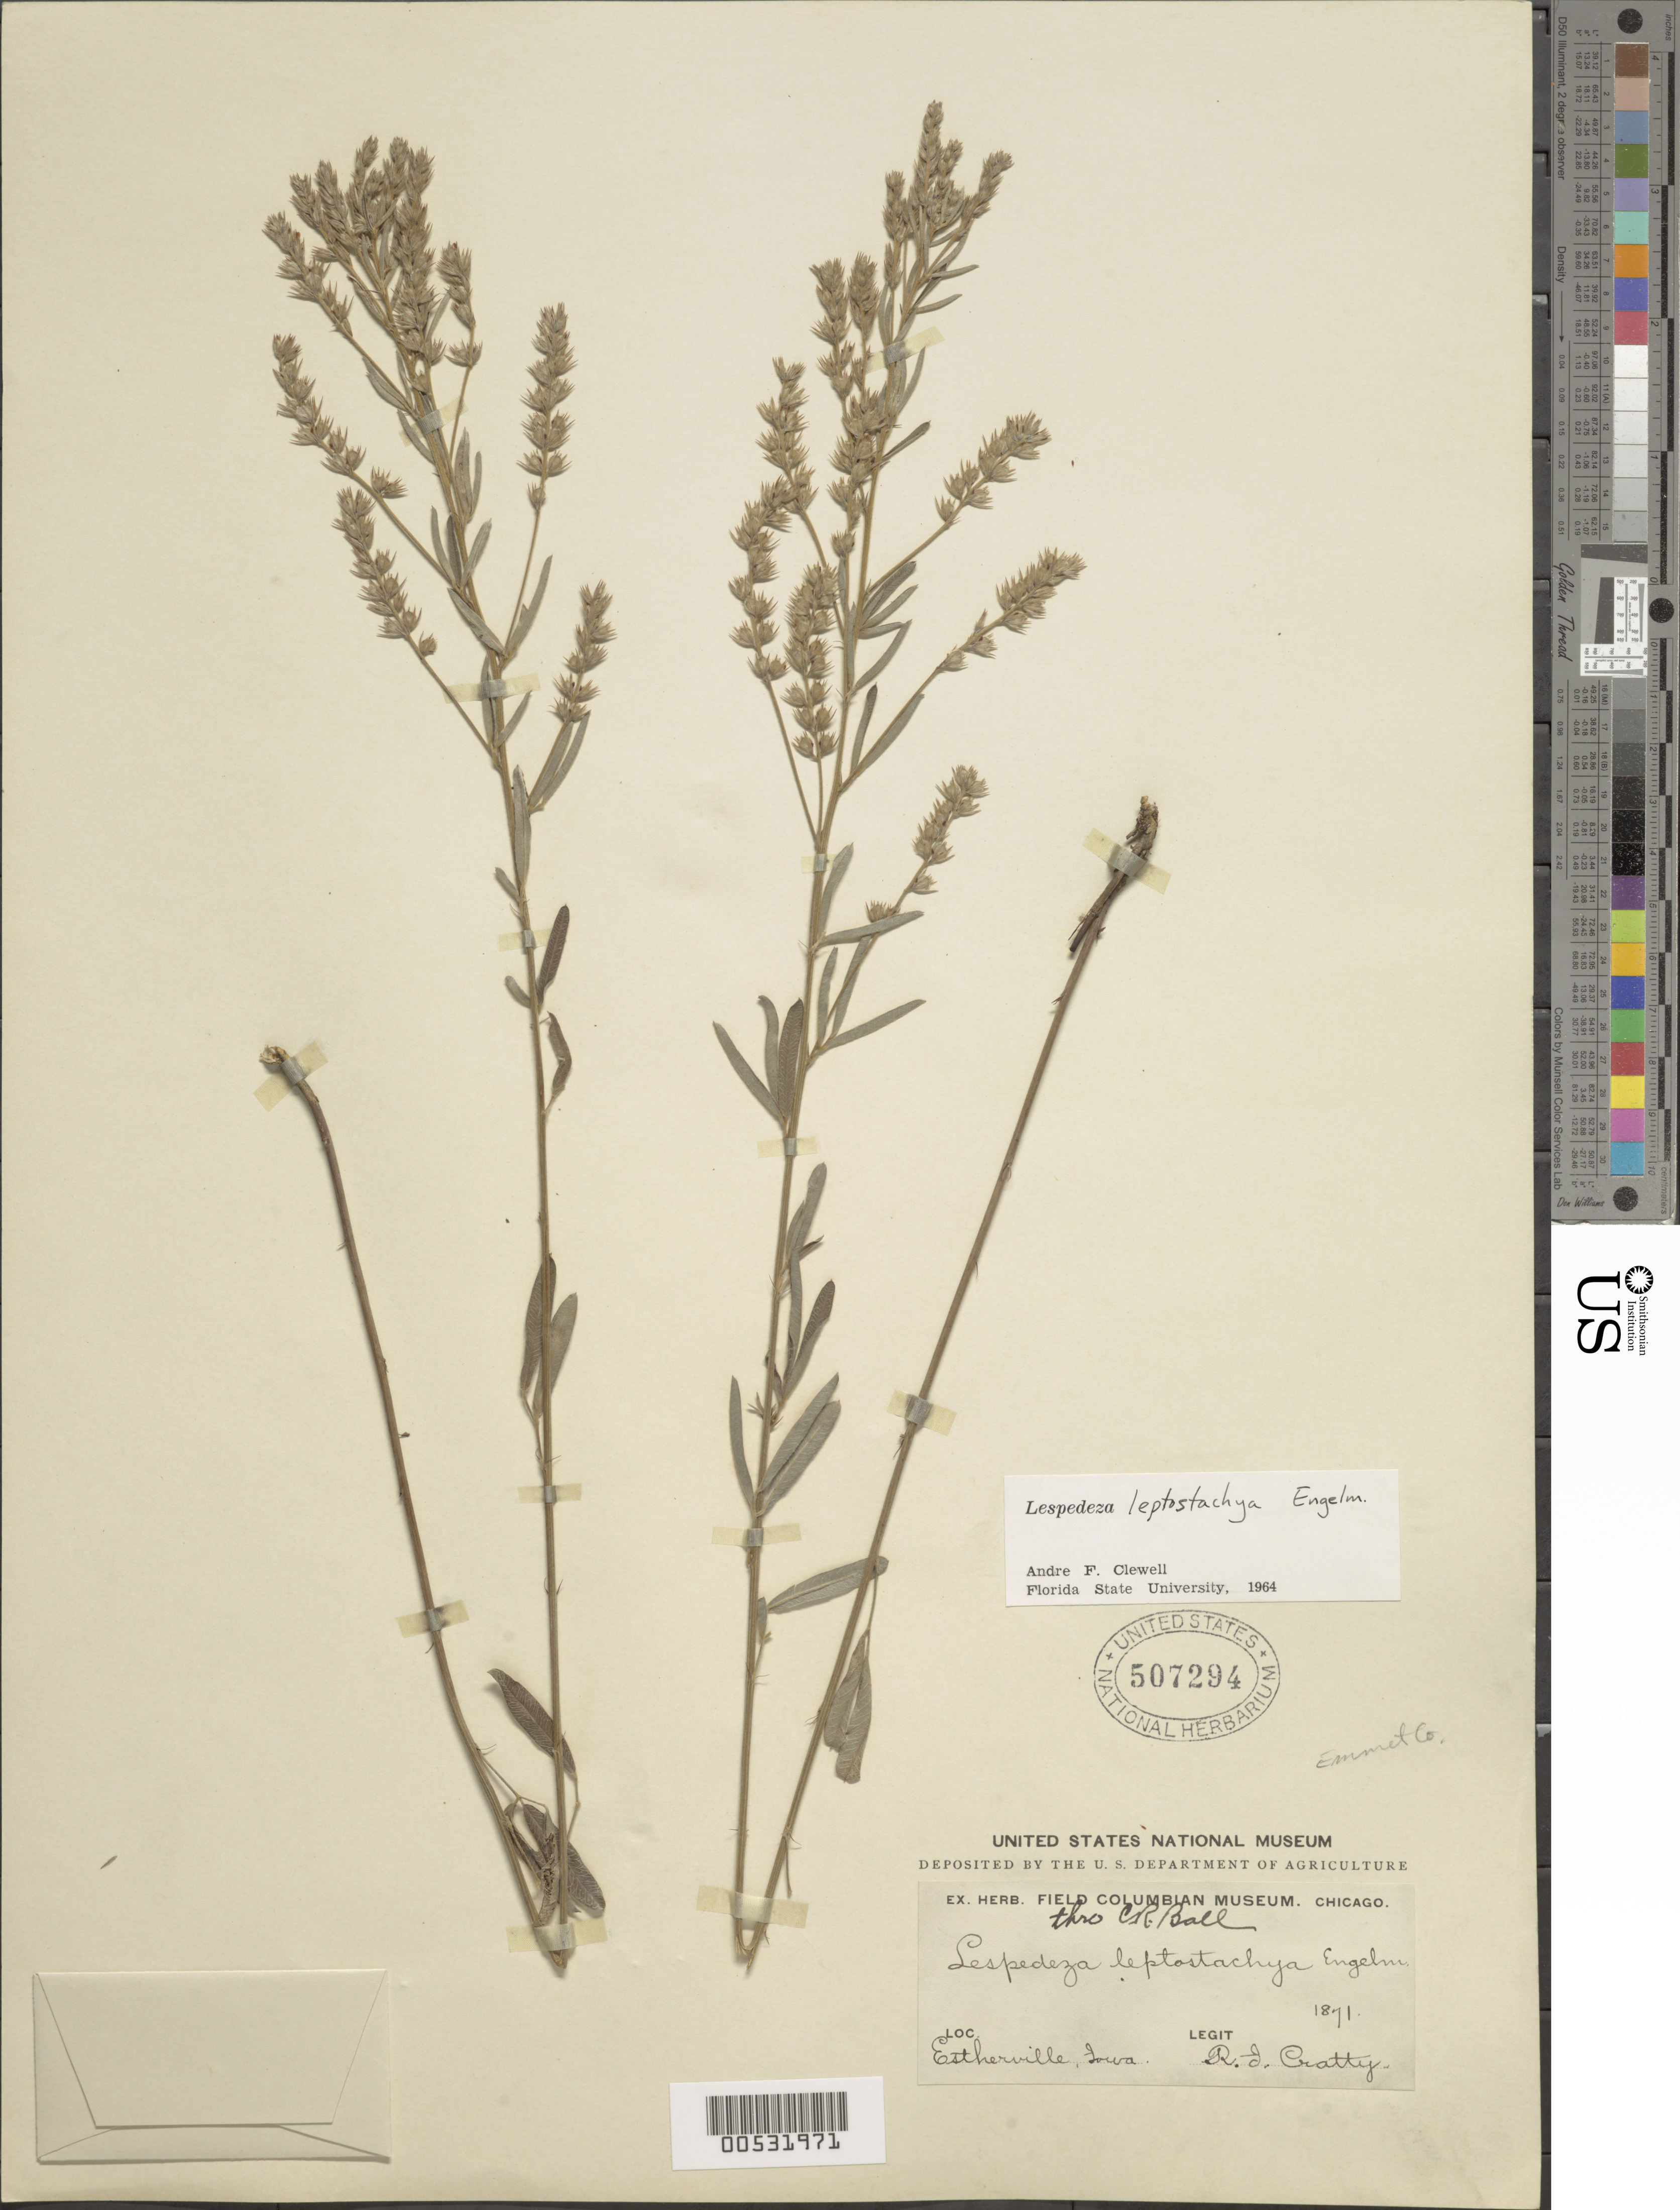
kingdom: Plantae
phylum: Tracheophyta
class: Magnoliopsida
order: Fabales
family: Fabaceae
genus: Lespedeza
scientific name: Lespedeza leptostachya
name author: Engelm.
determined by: Clewell, Andre Francis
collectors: R. Cratty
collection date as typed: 1871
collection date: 1871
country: United States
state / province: Iowa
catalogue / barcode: US 507294